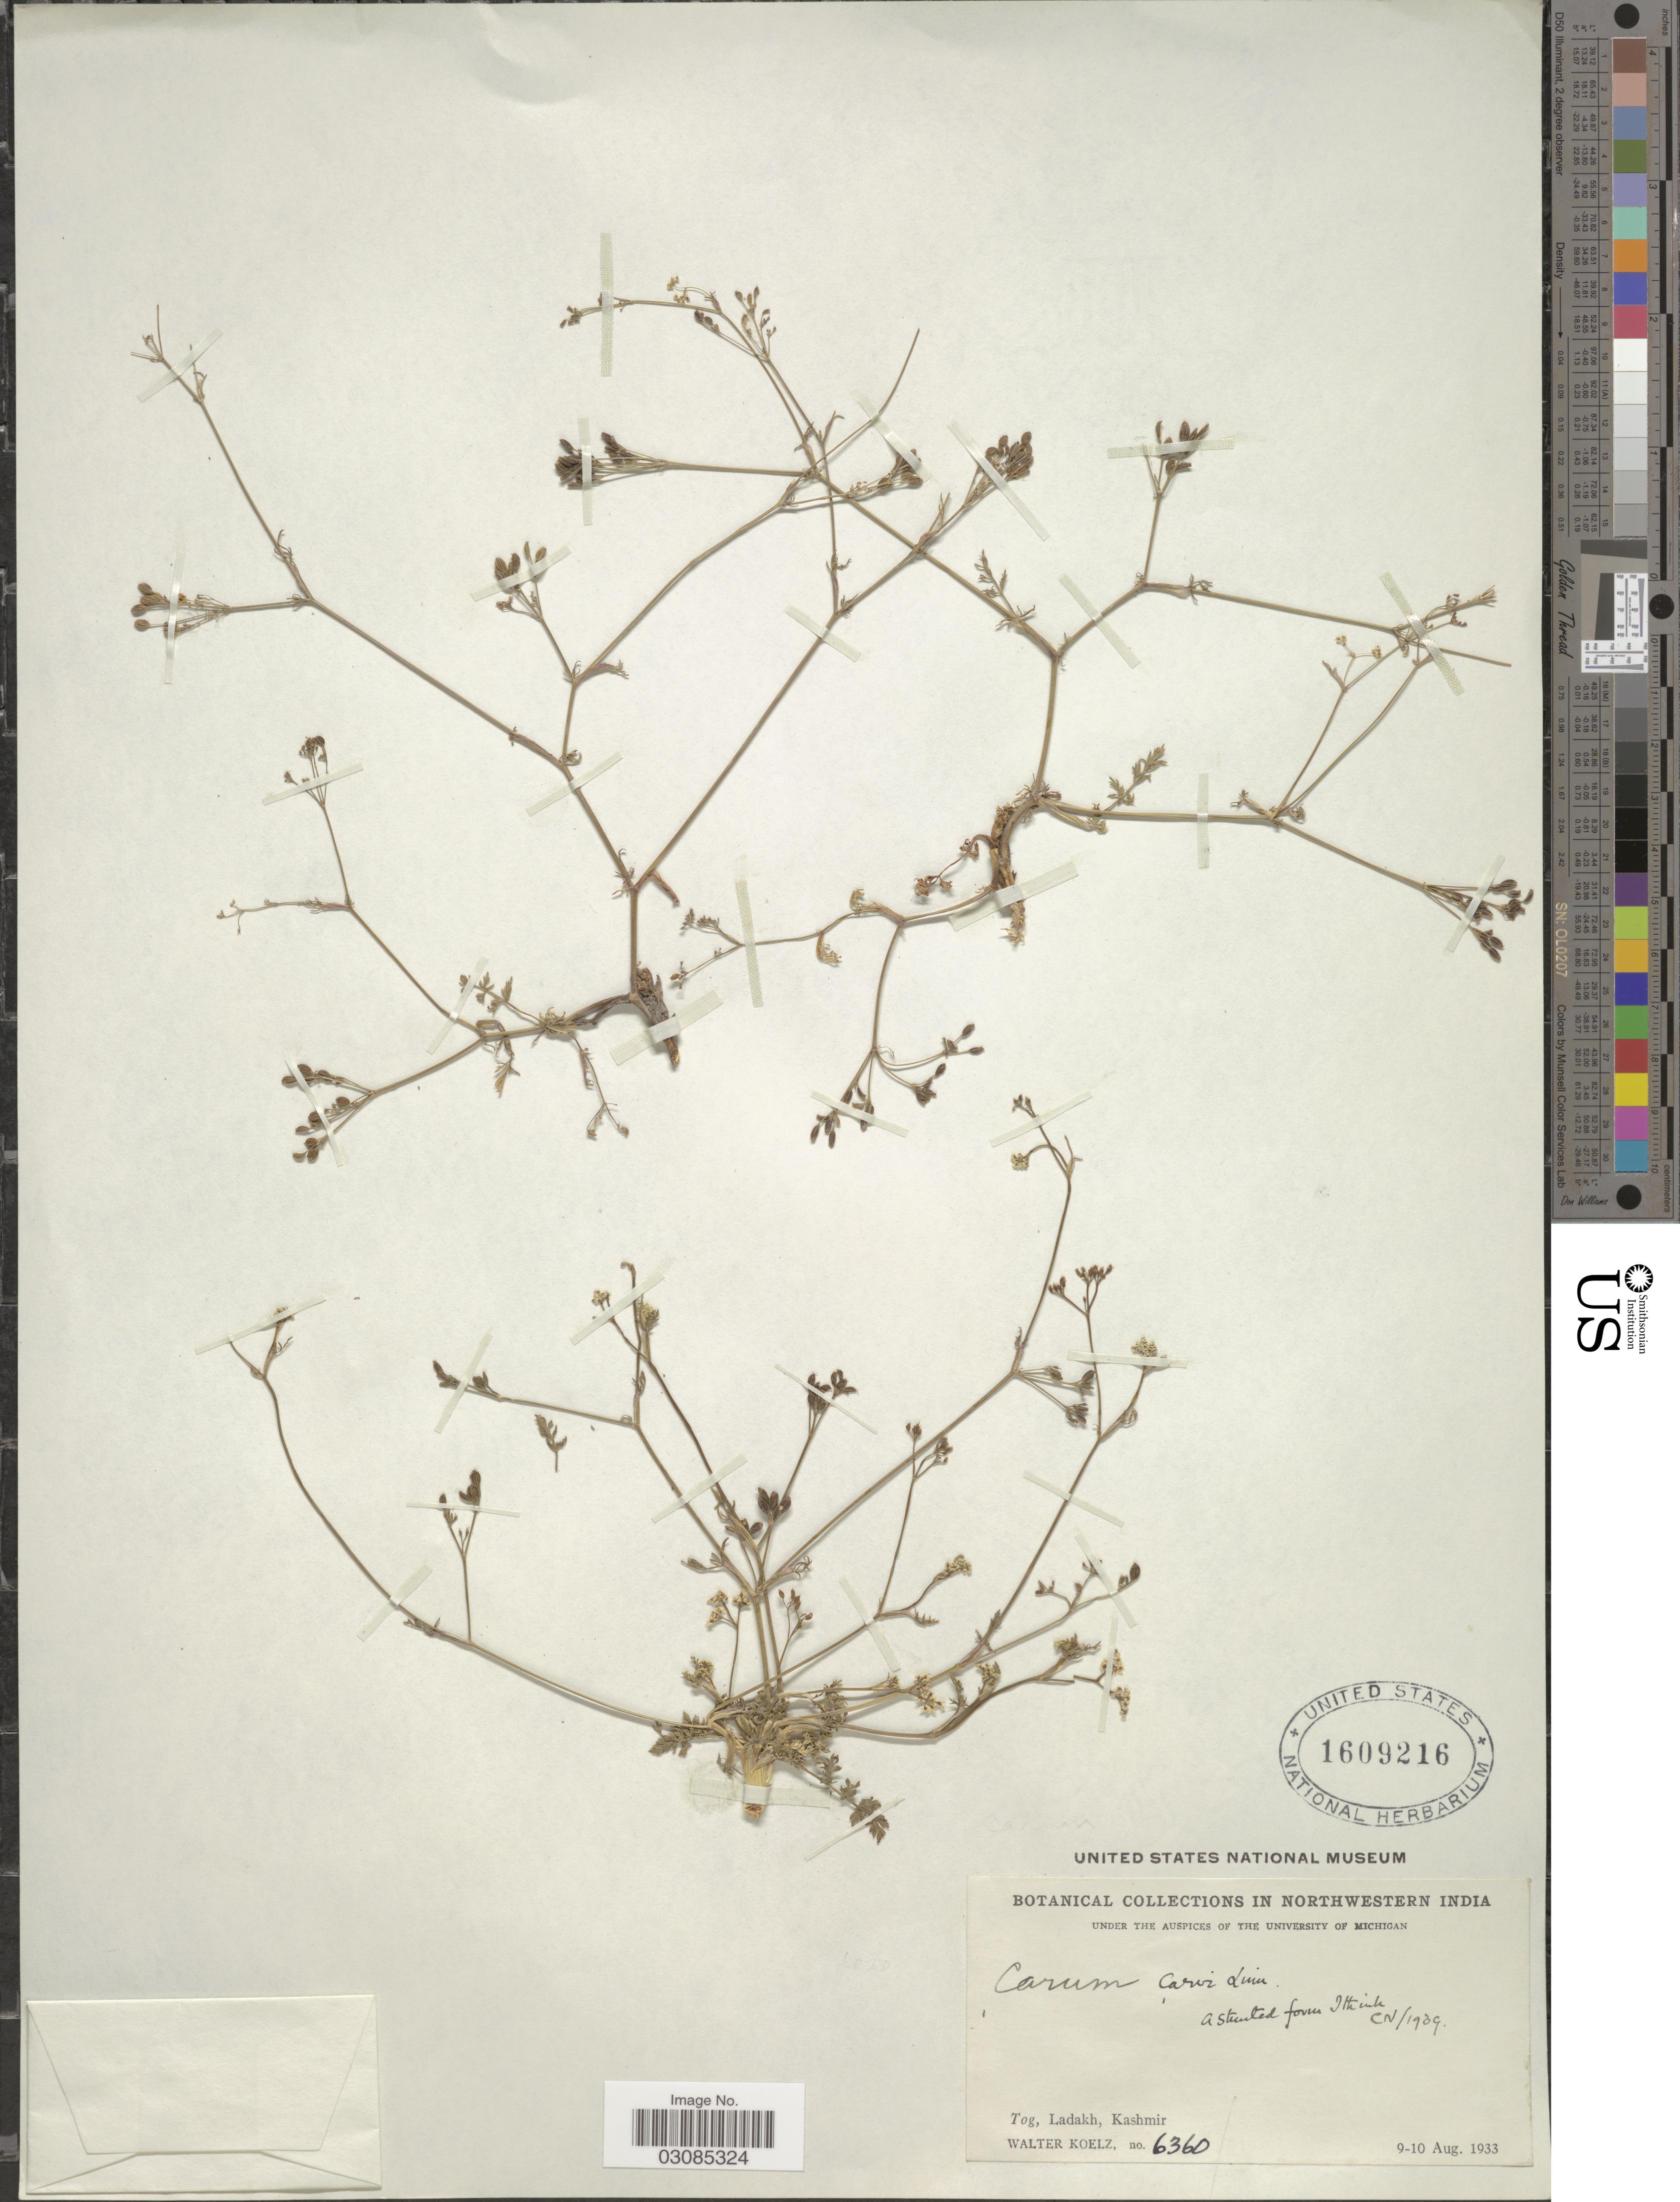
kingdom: Plantae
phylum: Tracheophyta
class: Magnoliopsida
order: Apiales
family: Apiaceae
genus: Carum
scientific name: Carum carvi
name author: L.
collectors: W. N. Koelz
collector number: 6360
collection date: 1933-08-09/1933-08-10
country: India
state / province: Jammu and Kashmir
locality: In northwestern India. Tog, Ladakh, Kashmir.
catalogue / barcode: US 1609216